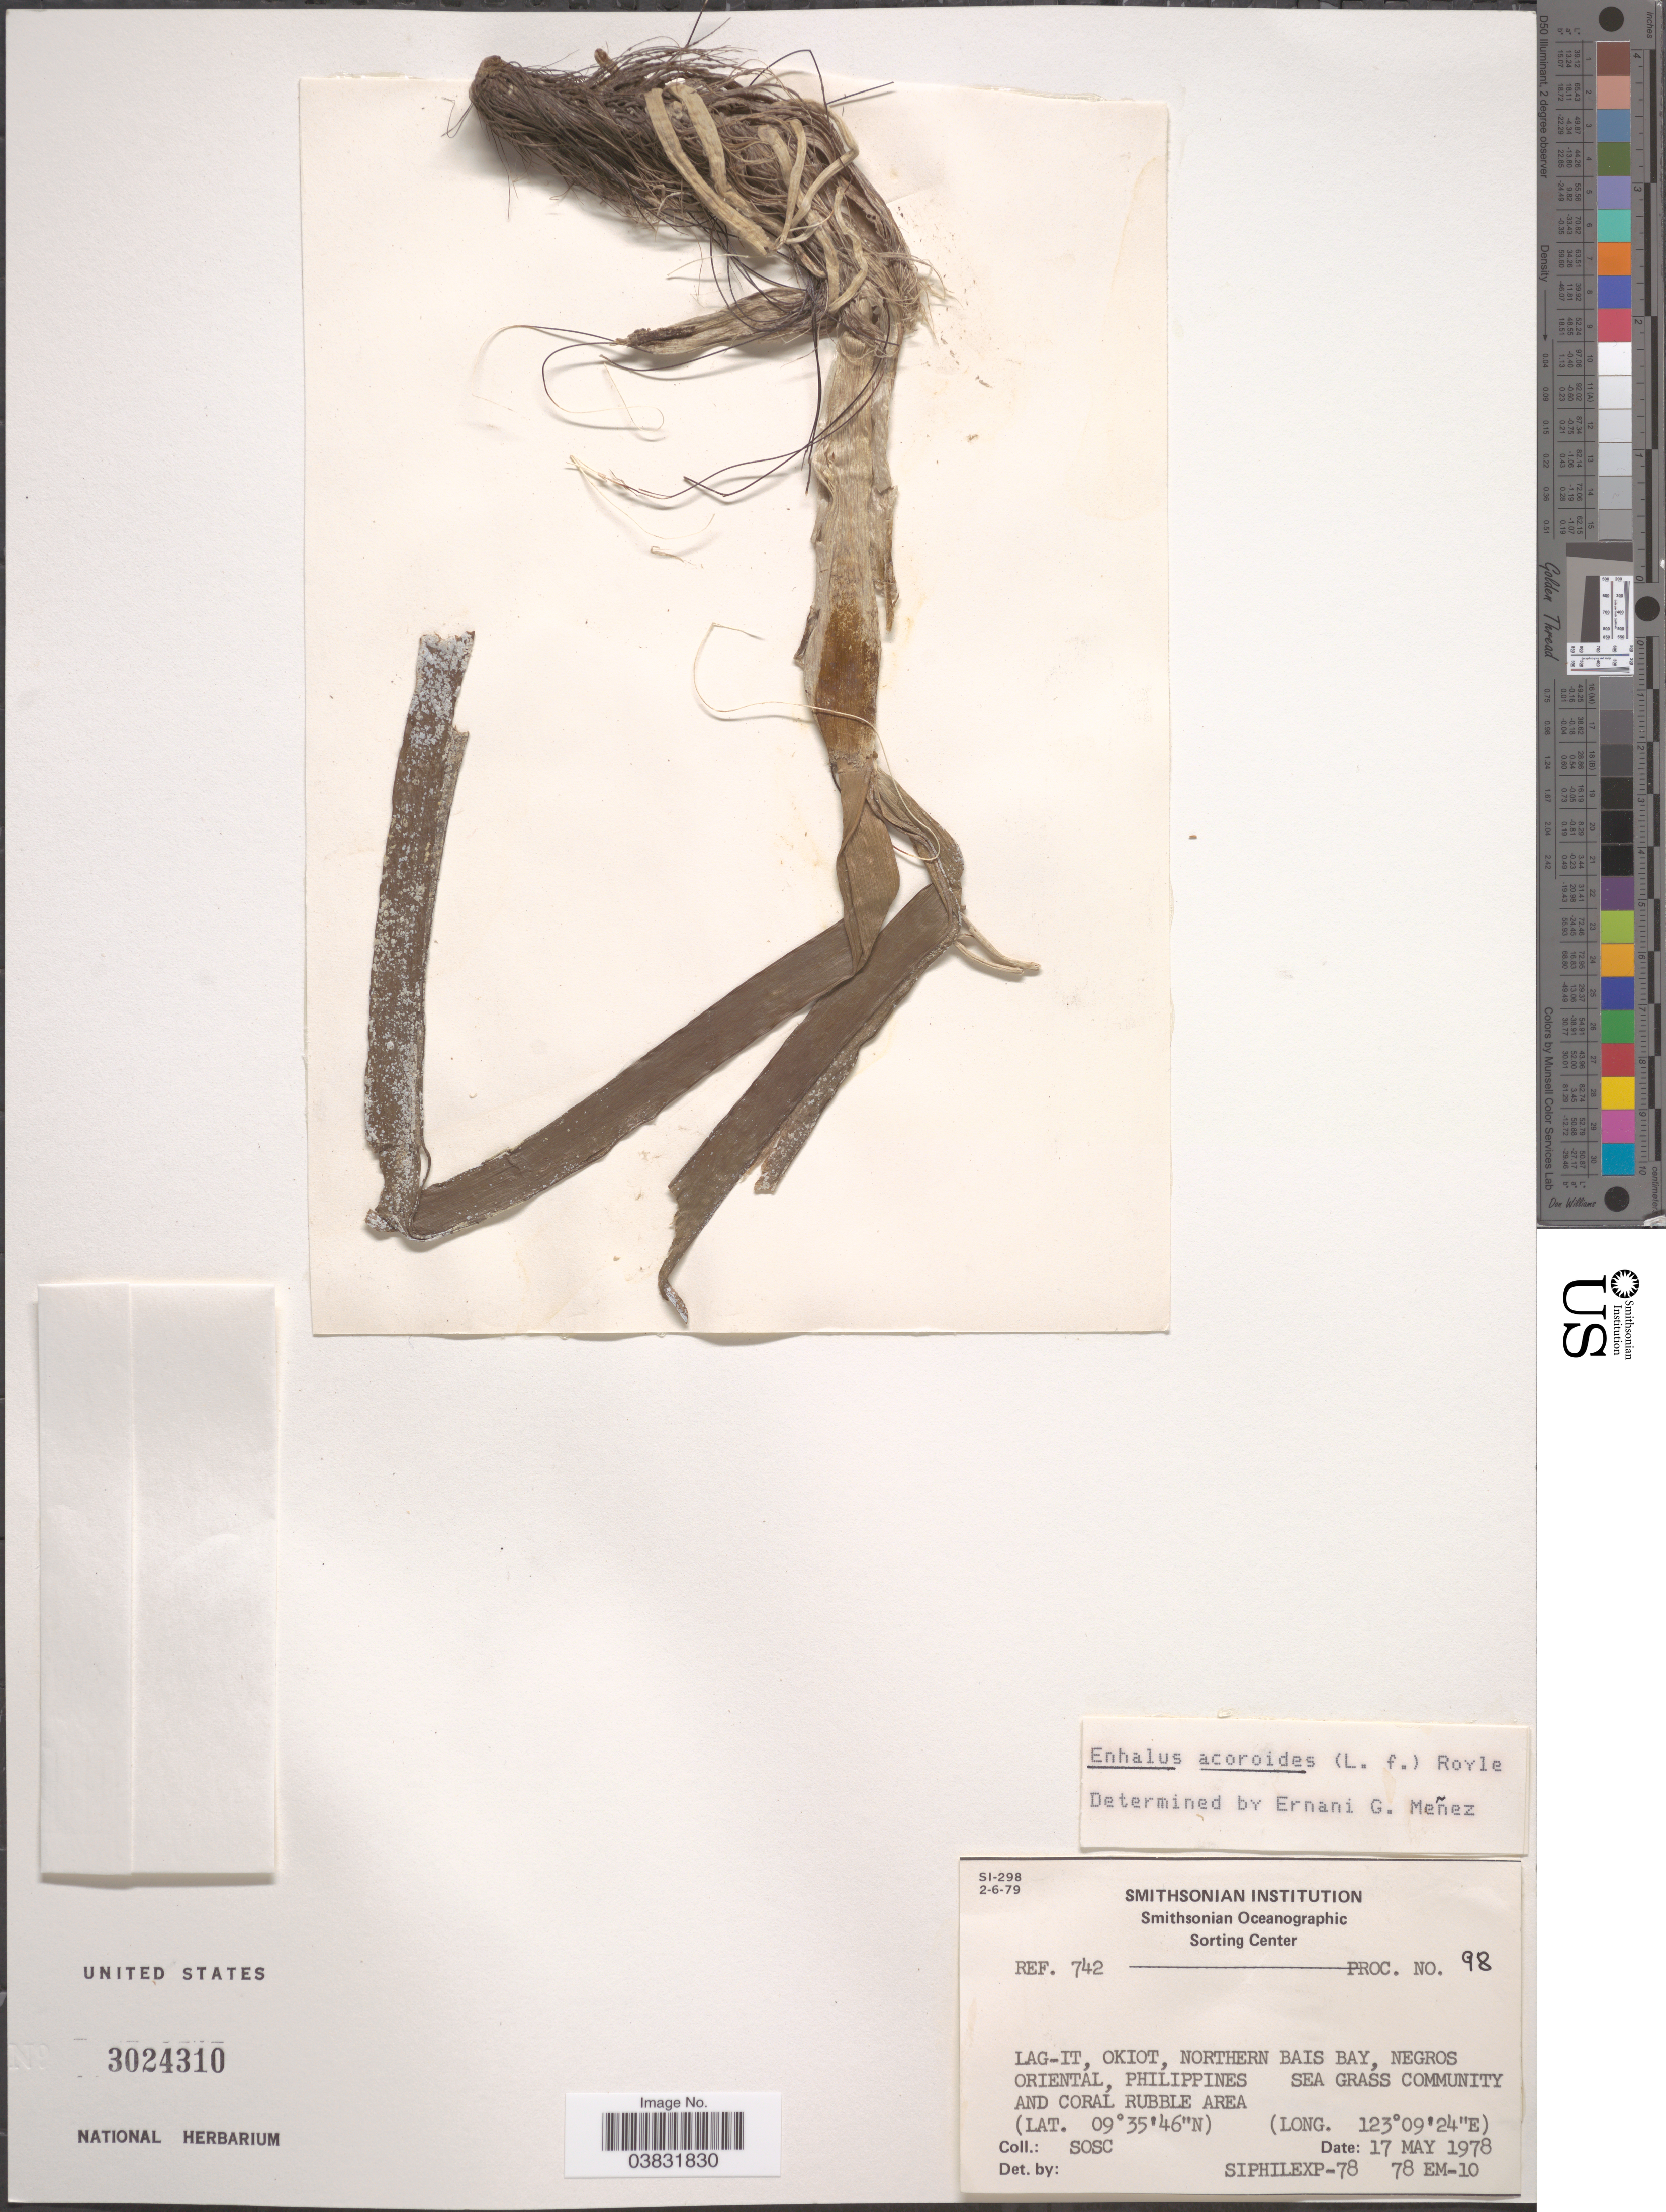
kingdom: Plantae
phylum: Tracheophyta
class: Liliopsida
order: Alismatales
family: Hydrocharitaceae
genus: Enhalus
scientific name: Enhalus acoroides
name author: (L. f.) Royle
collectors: SOSC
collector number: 98?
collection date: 1978-05-17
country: Philippines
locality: Lag-it, Okiot, Northern Bais Bay, Negros Oriental, Philippines sea grass community and Coral Rubble Area.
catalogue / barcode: US 3024310